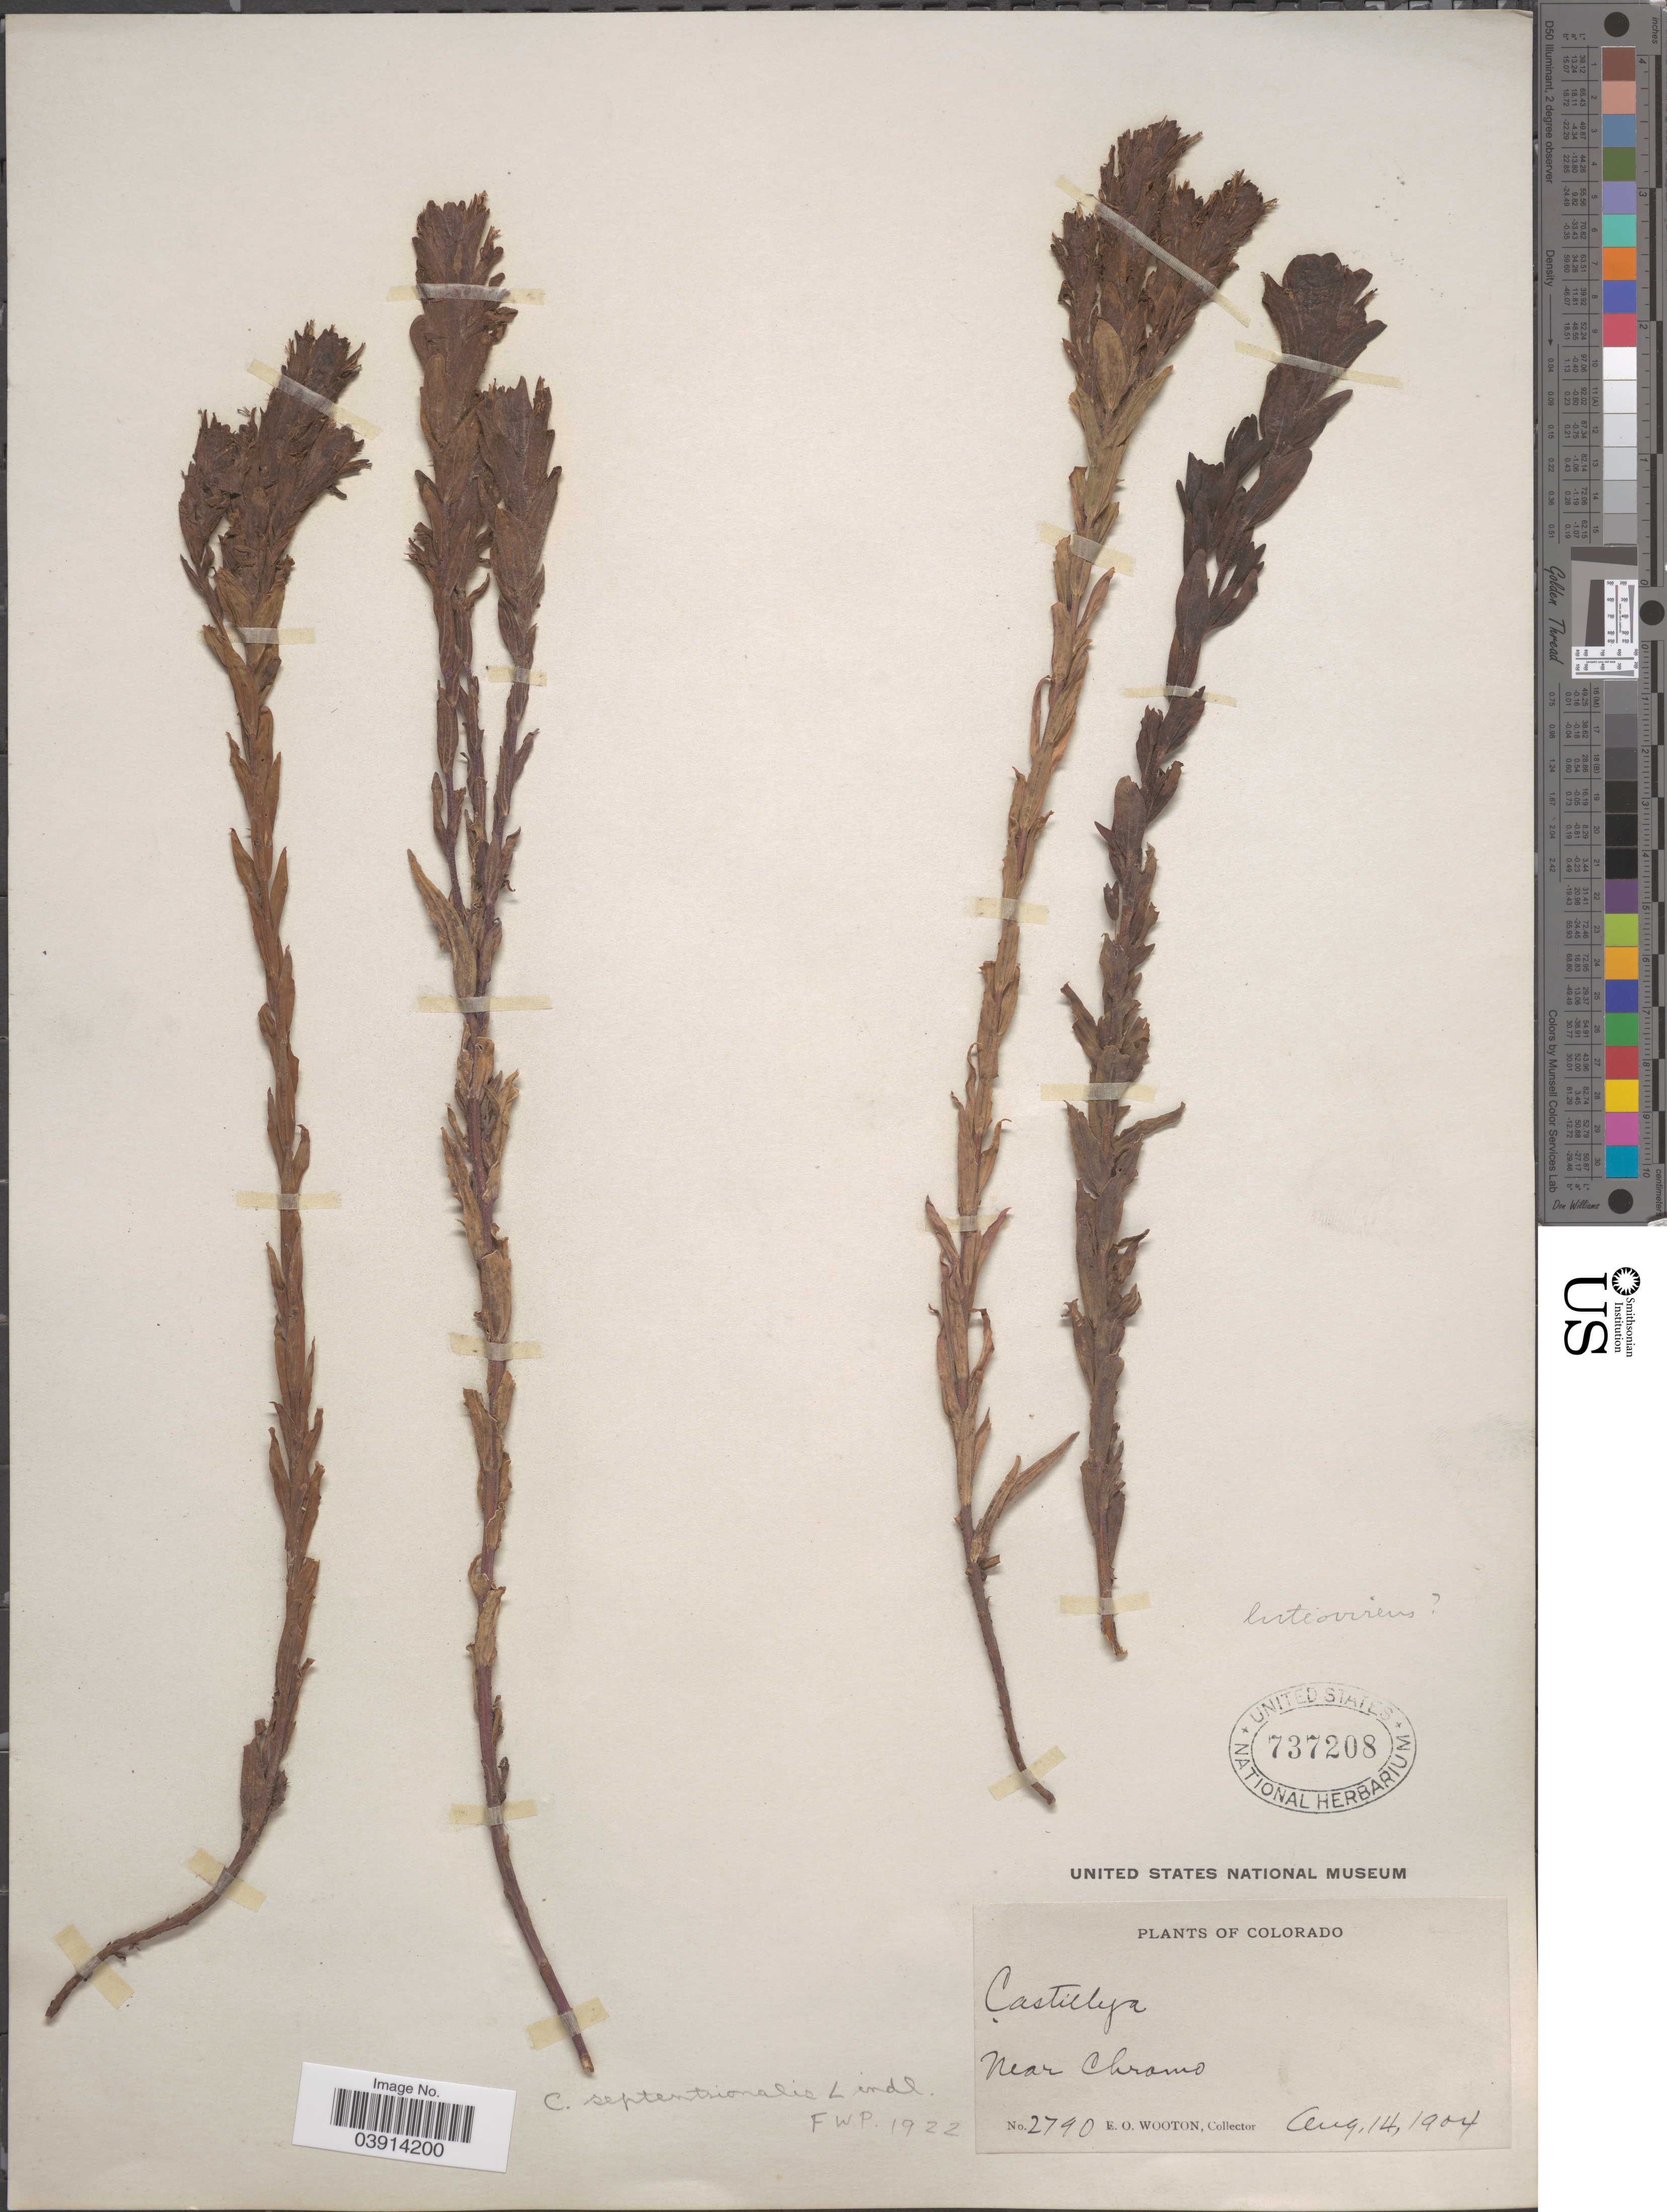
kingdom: Plantae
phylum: Tracheophyta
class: Magnoliopsida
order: Lamiales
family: Orobanchaceae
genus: Castilleja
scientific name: Castilleja septentrionalis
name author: Lindl.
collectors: E. O. Wooton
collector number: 2790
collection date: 1904-08-14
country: United States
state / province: Colorado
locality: Near Chramo.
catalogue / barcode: US 737208